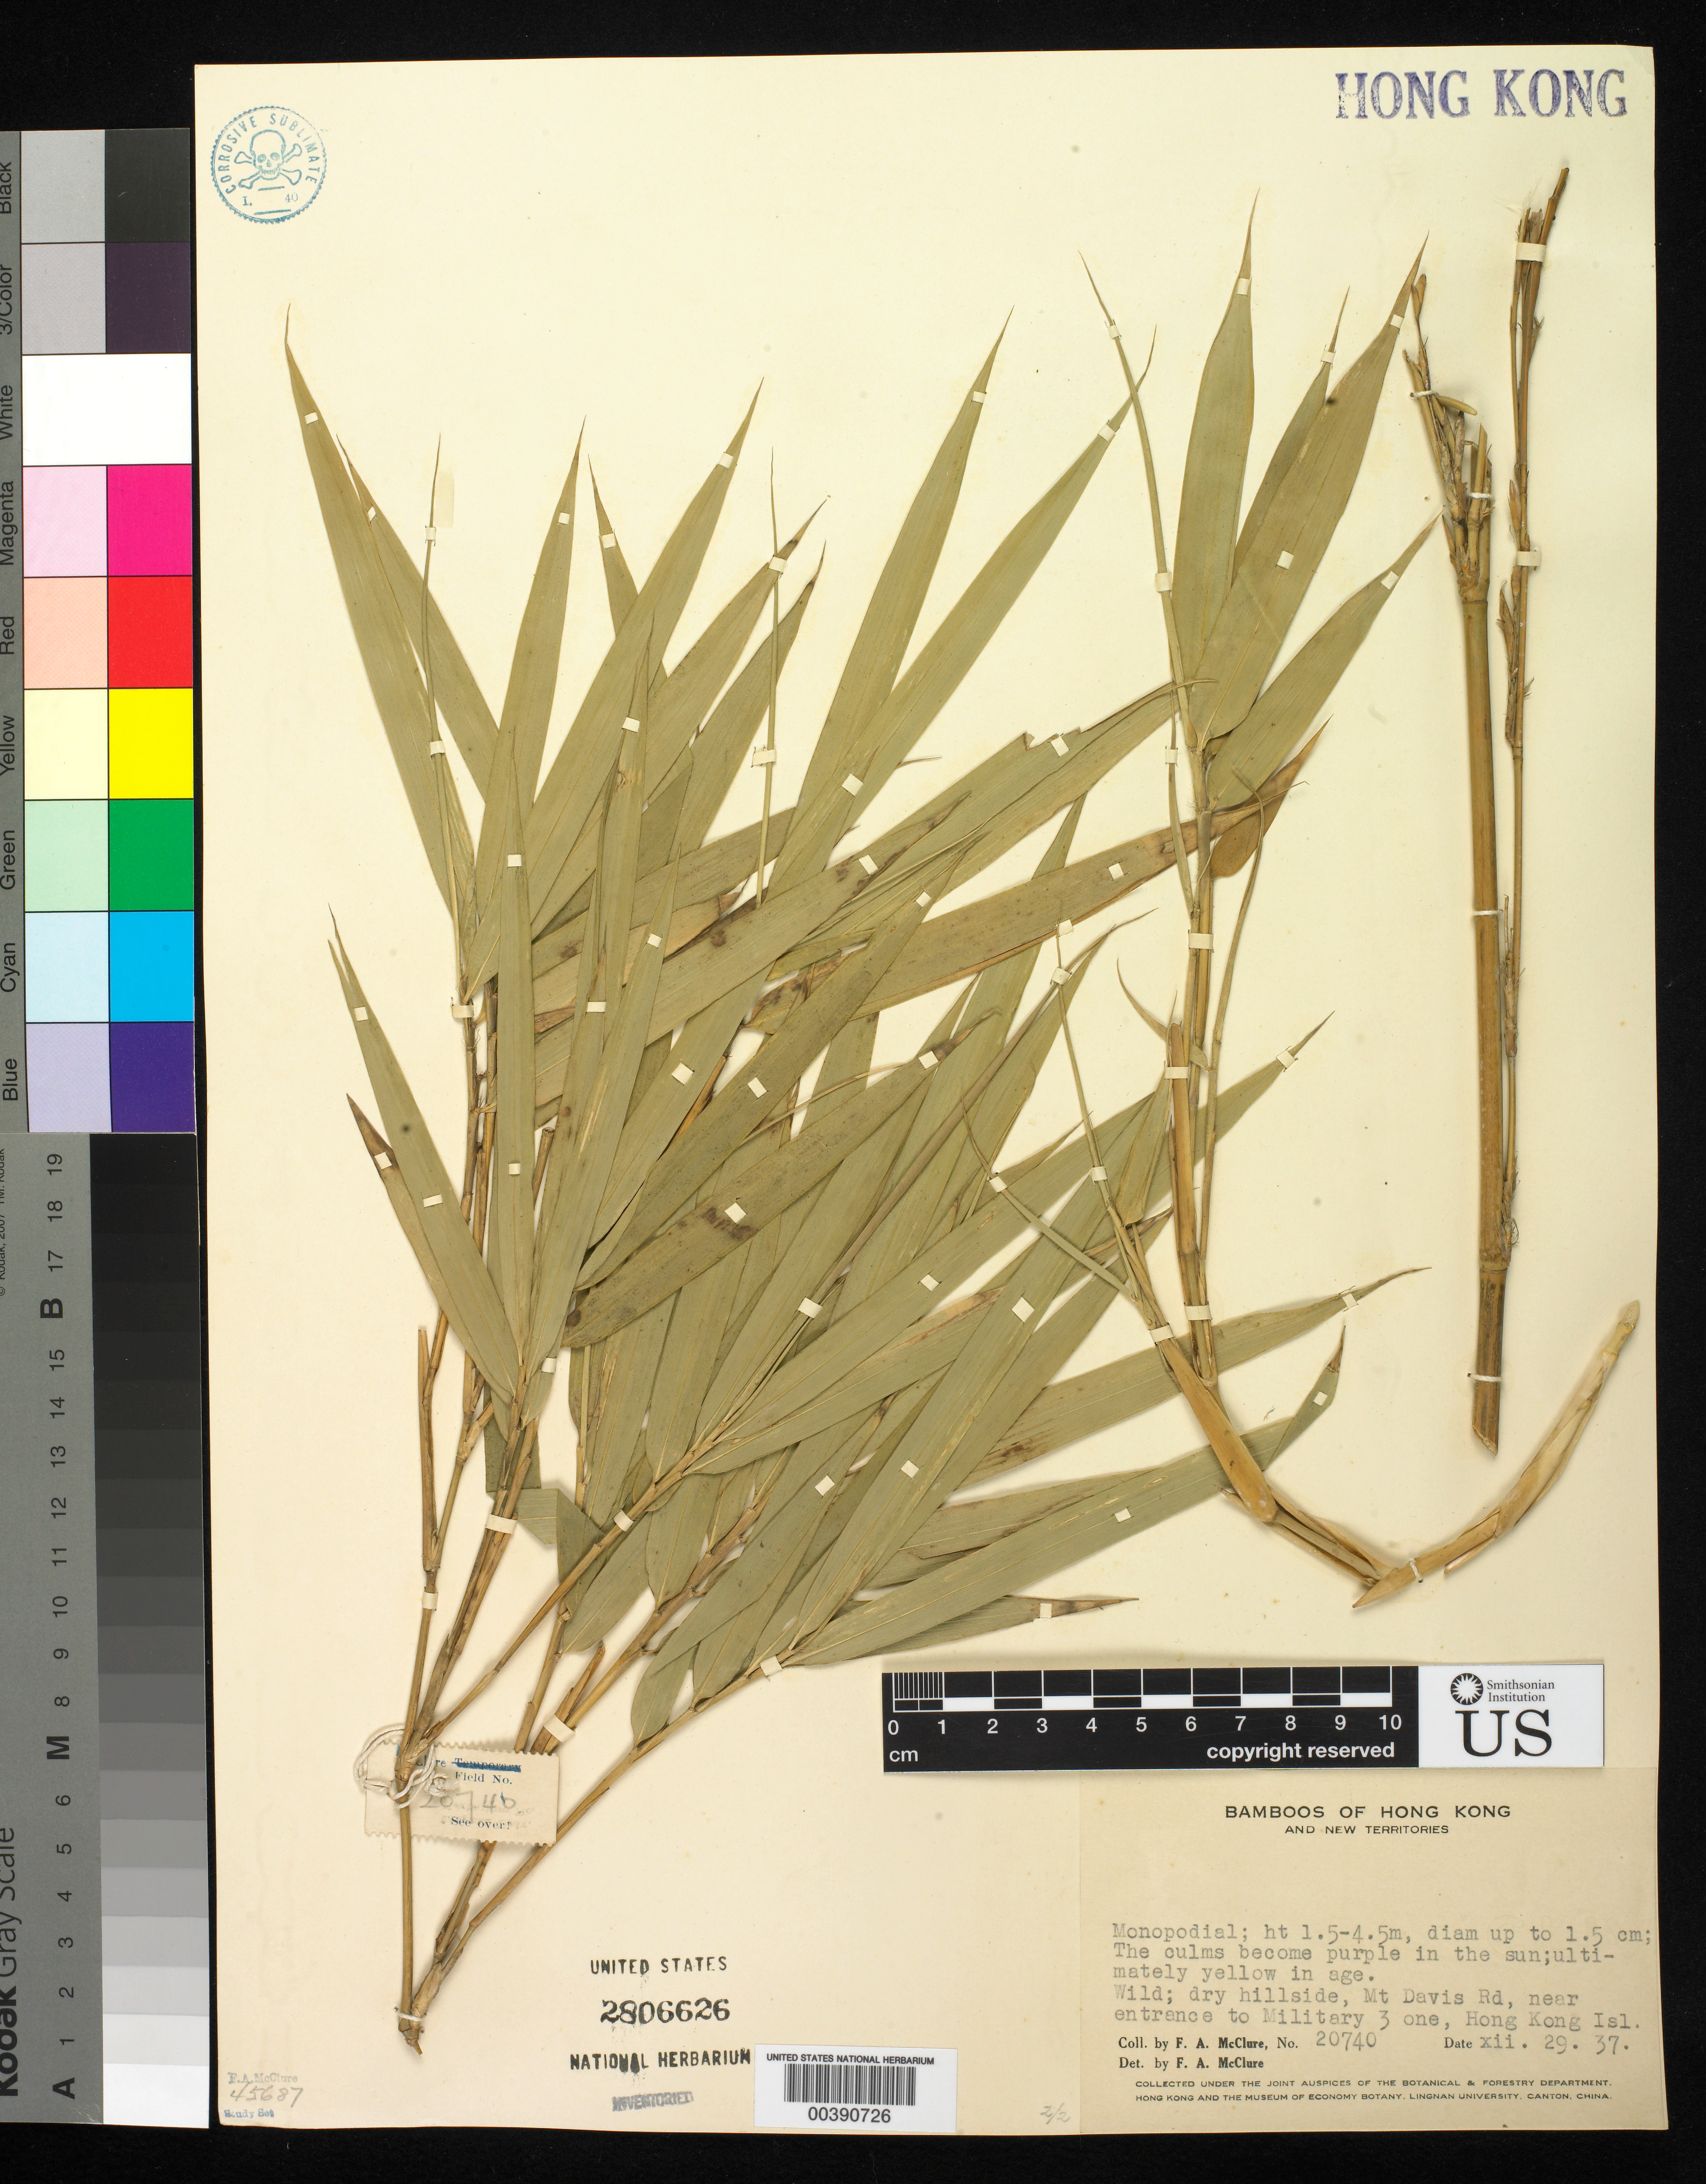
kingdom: Plantae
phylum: Tracheophyta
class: Liliopsida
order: Poales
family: Poaceae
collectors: F. A. McClure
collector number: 20740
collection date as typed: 29 Dec 1937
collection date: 1937-12-29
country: China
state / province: Hong Kong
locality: Military zone, mt. davis rd.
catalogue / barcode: US 2806626